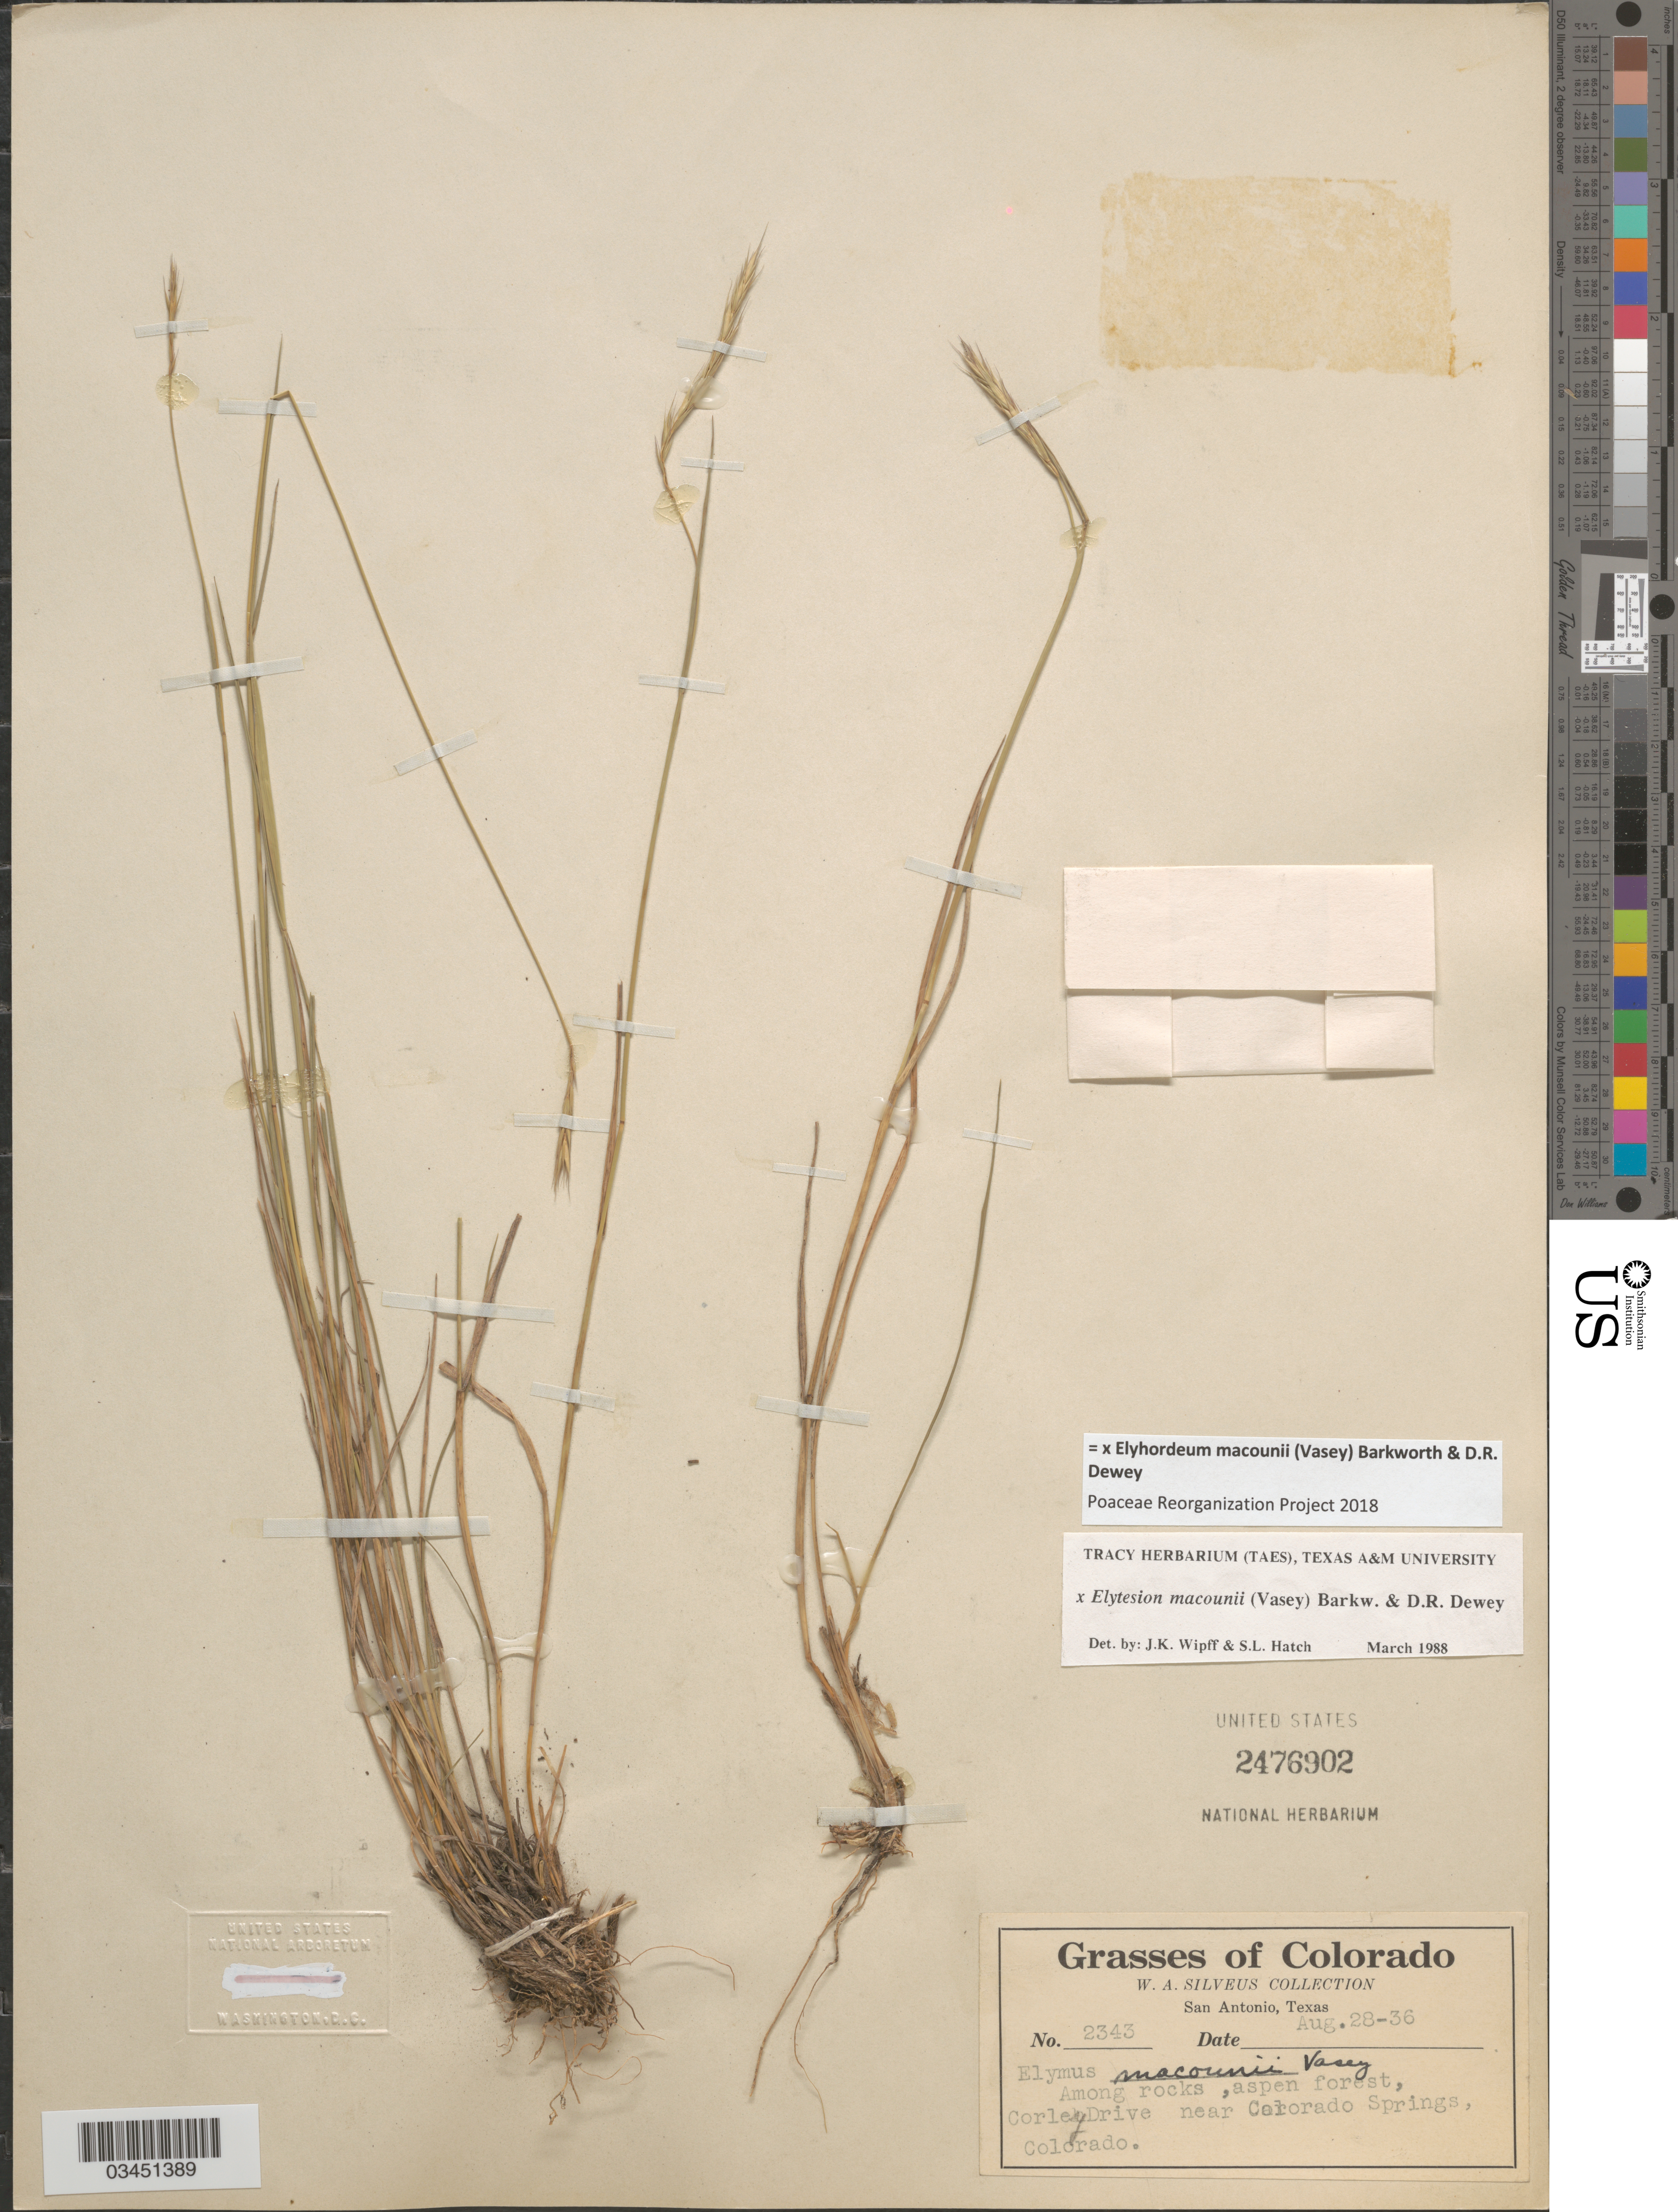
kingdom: Plantae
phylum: Tracheophyta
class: Liliopsida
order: Poales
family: Poaceae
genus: Elyhordeum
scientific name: x Elyhordeum macounii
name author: (Vasey) Barkworth & Dewey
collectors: W. Silveus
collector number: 2343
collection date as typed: Transcribed d/m/y: 28/8/36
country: United States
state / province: Colorado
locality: Among rocks, aspen forest, Corley Drive near Colorado Springs.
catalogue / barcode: US 2476902